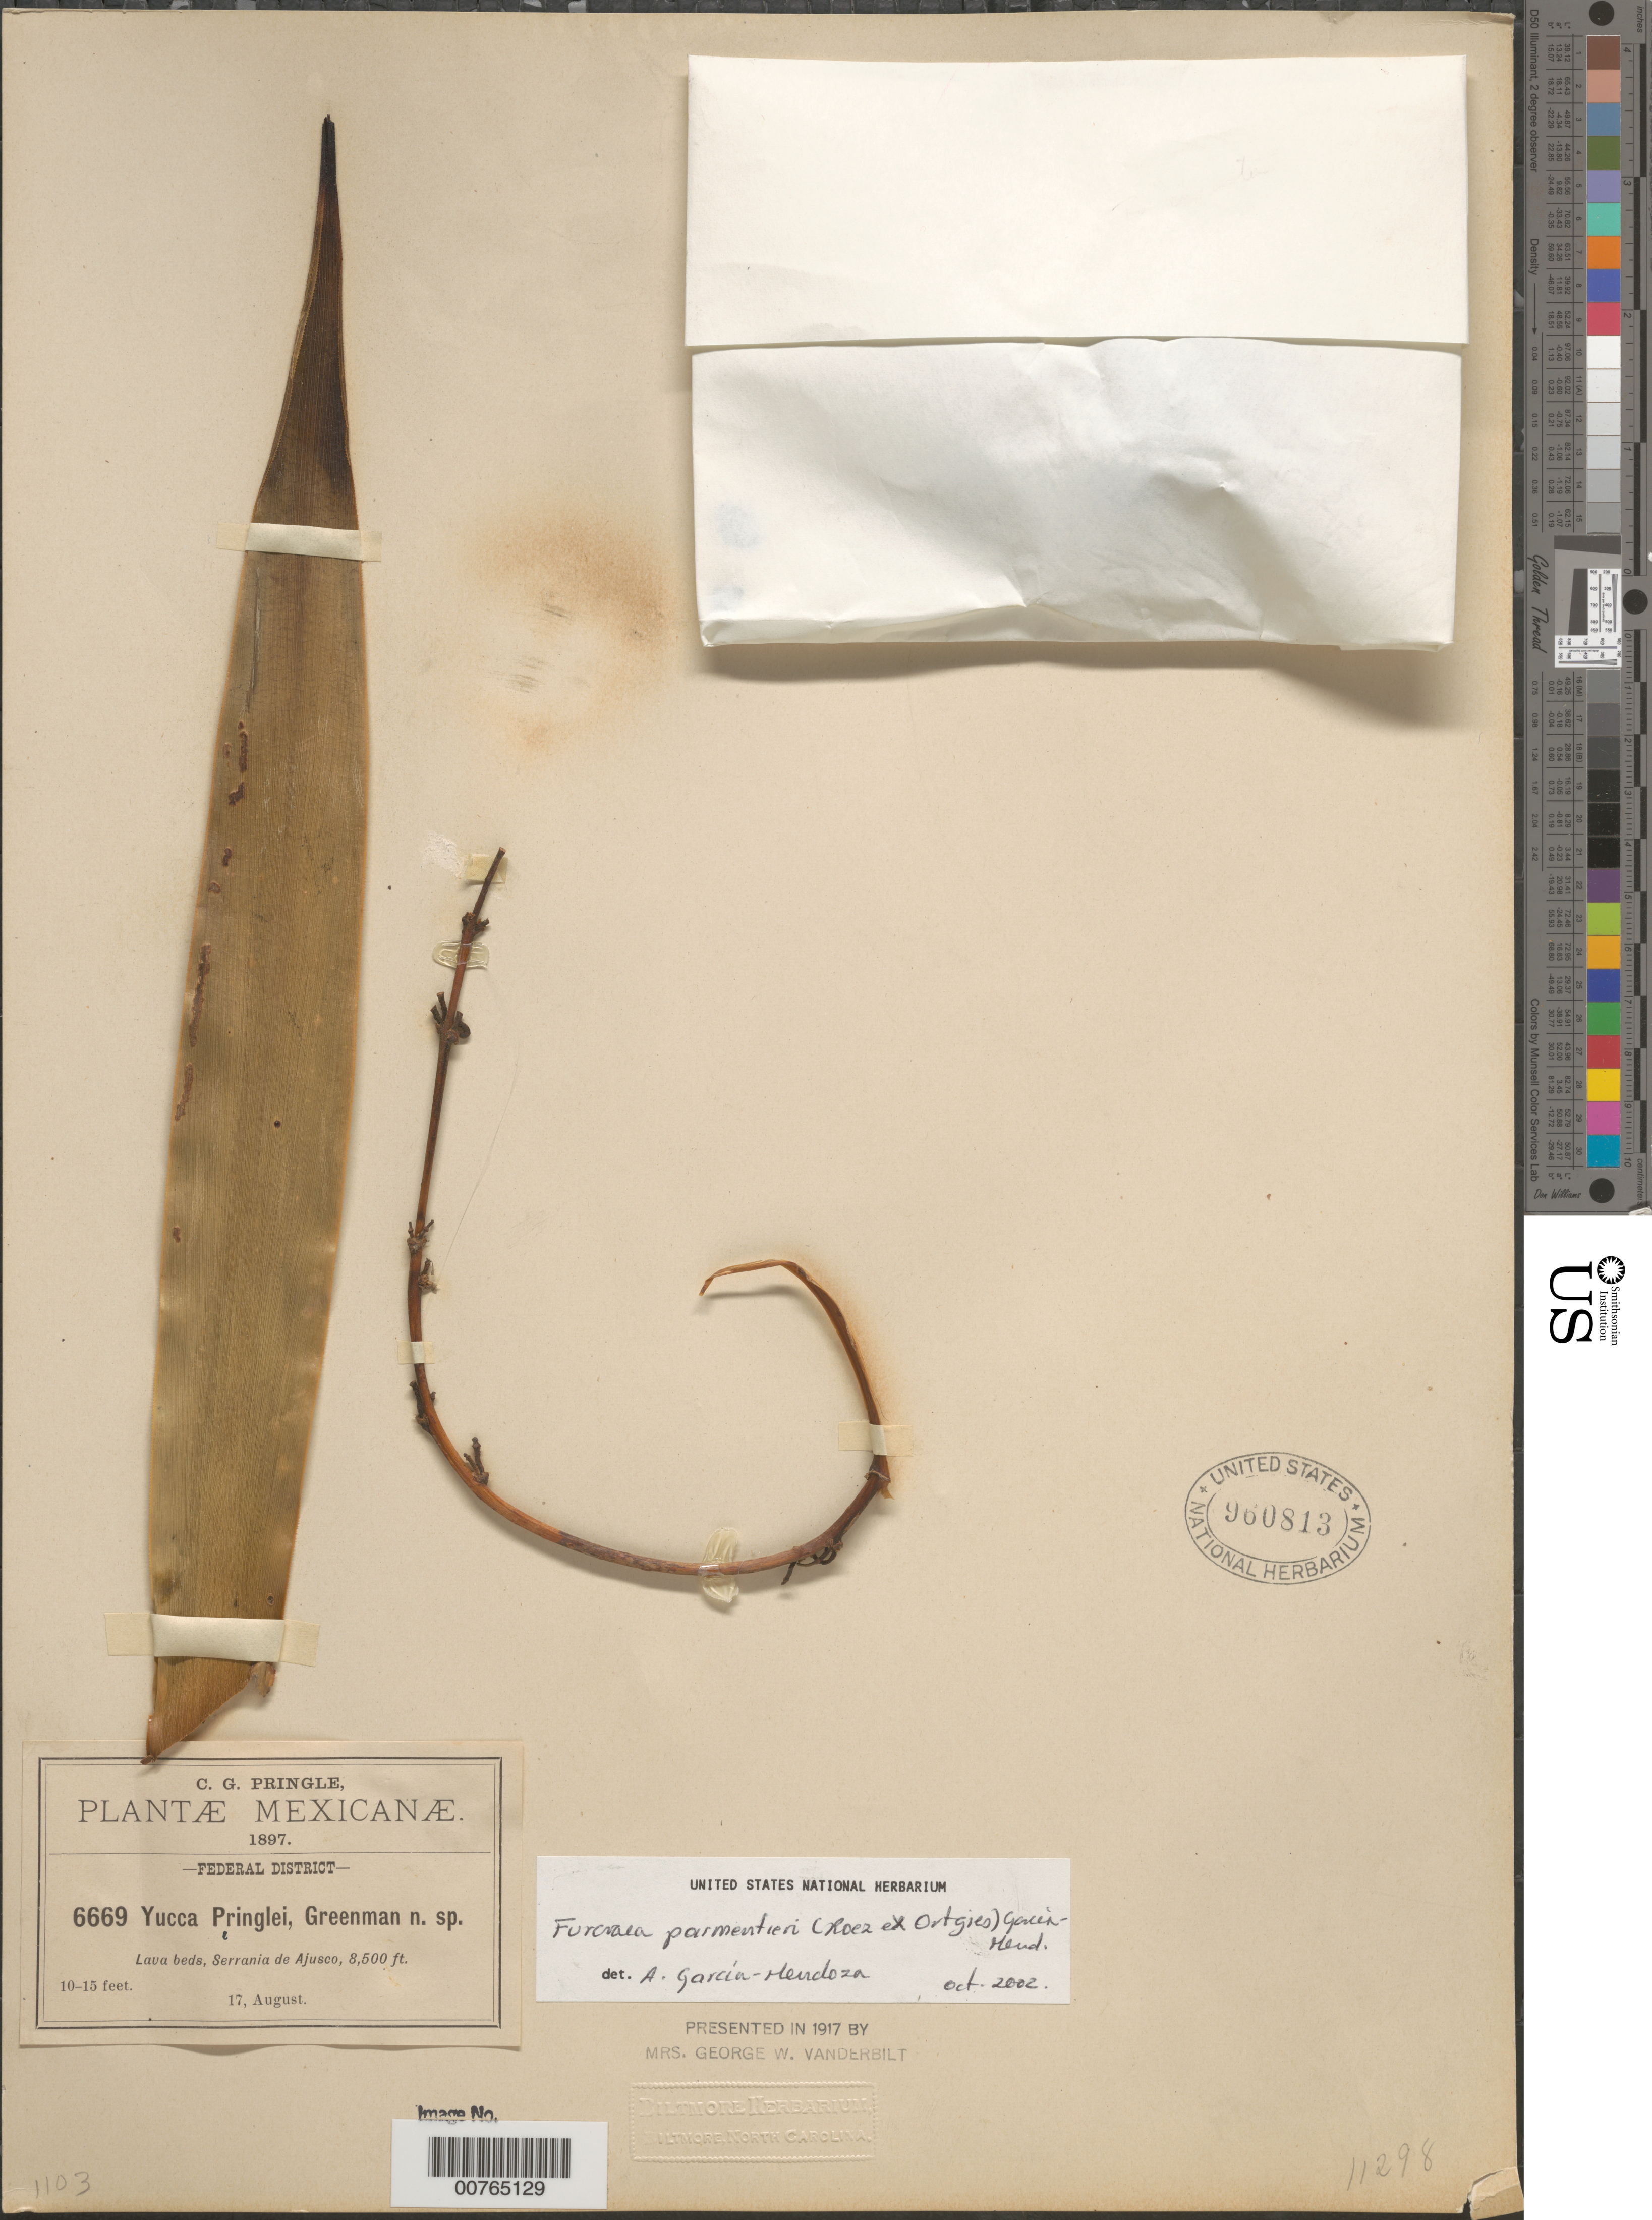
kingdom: Plantae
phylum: Tracheophyta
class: Liliopsida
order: Asparagales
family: Asparagaceae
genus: Furcraea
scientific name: Furcraea parmentieri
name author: (Roezl) García-Mend.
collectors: C. G. Pringle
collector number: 6669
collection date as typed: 17 Aug 1897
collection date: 1897-08-17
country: Mexico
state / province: Distrito Federal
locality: Serriania de Ajusco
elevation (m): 2591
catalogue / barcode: US 960813